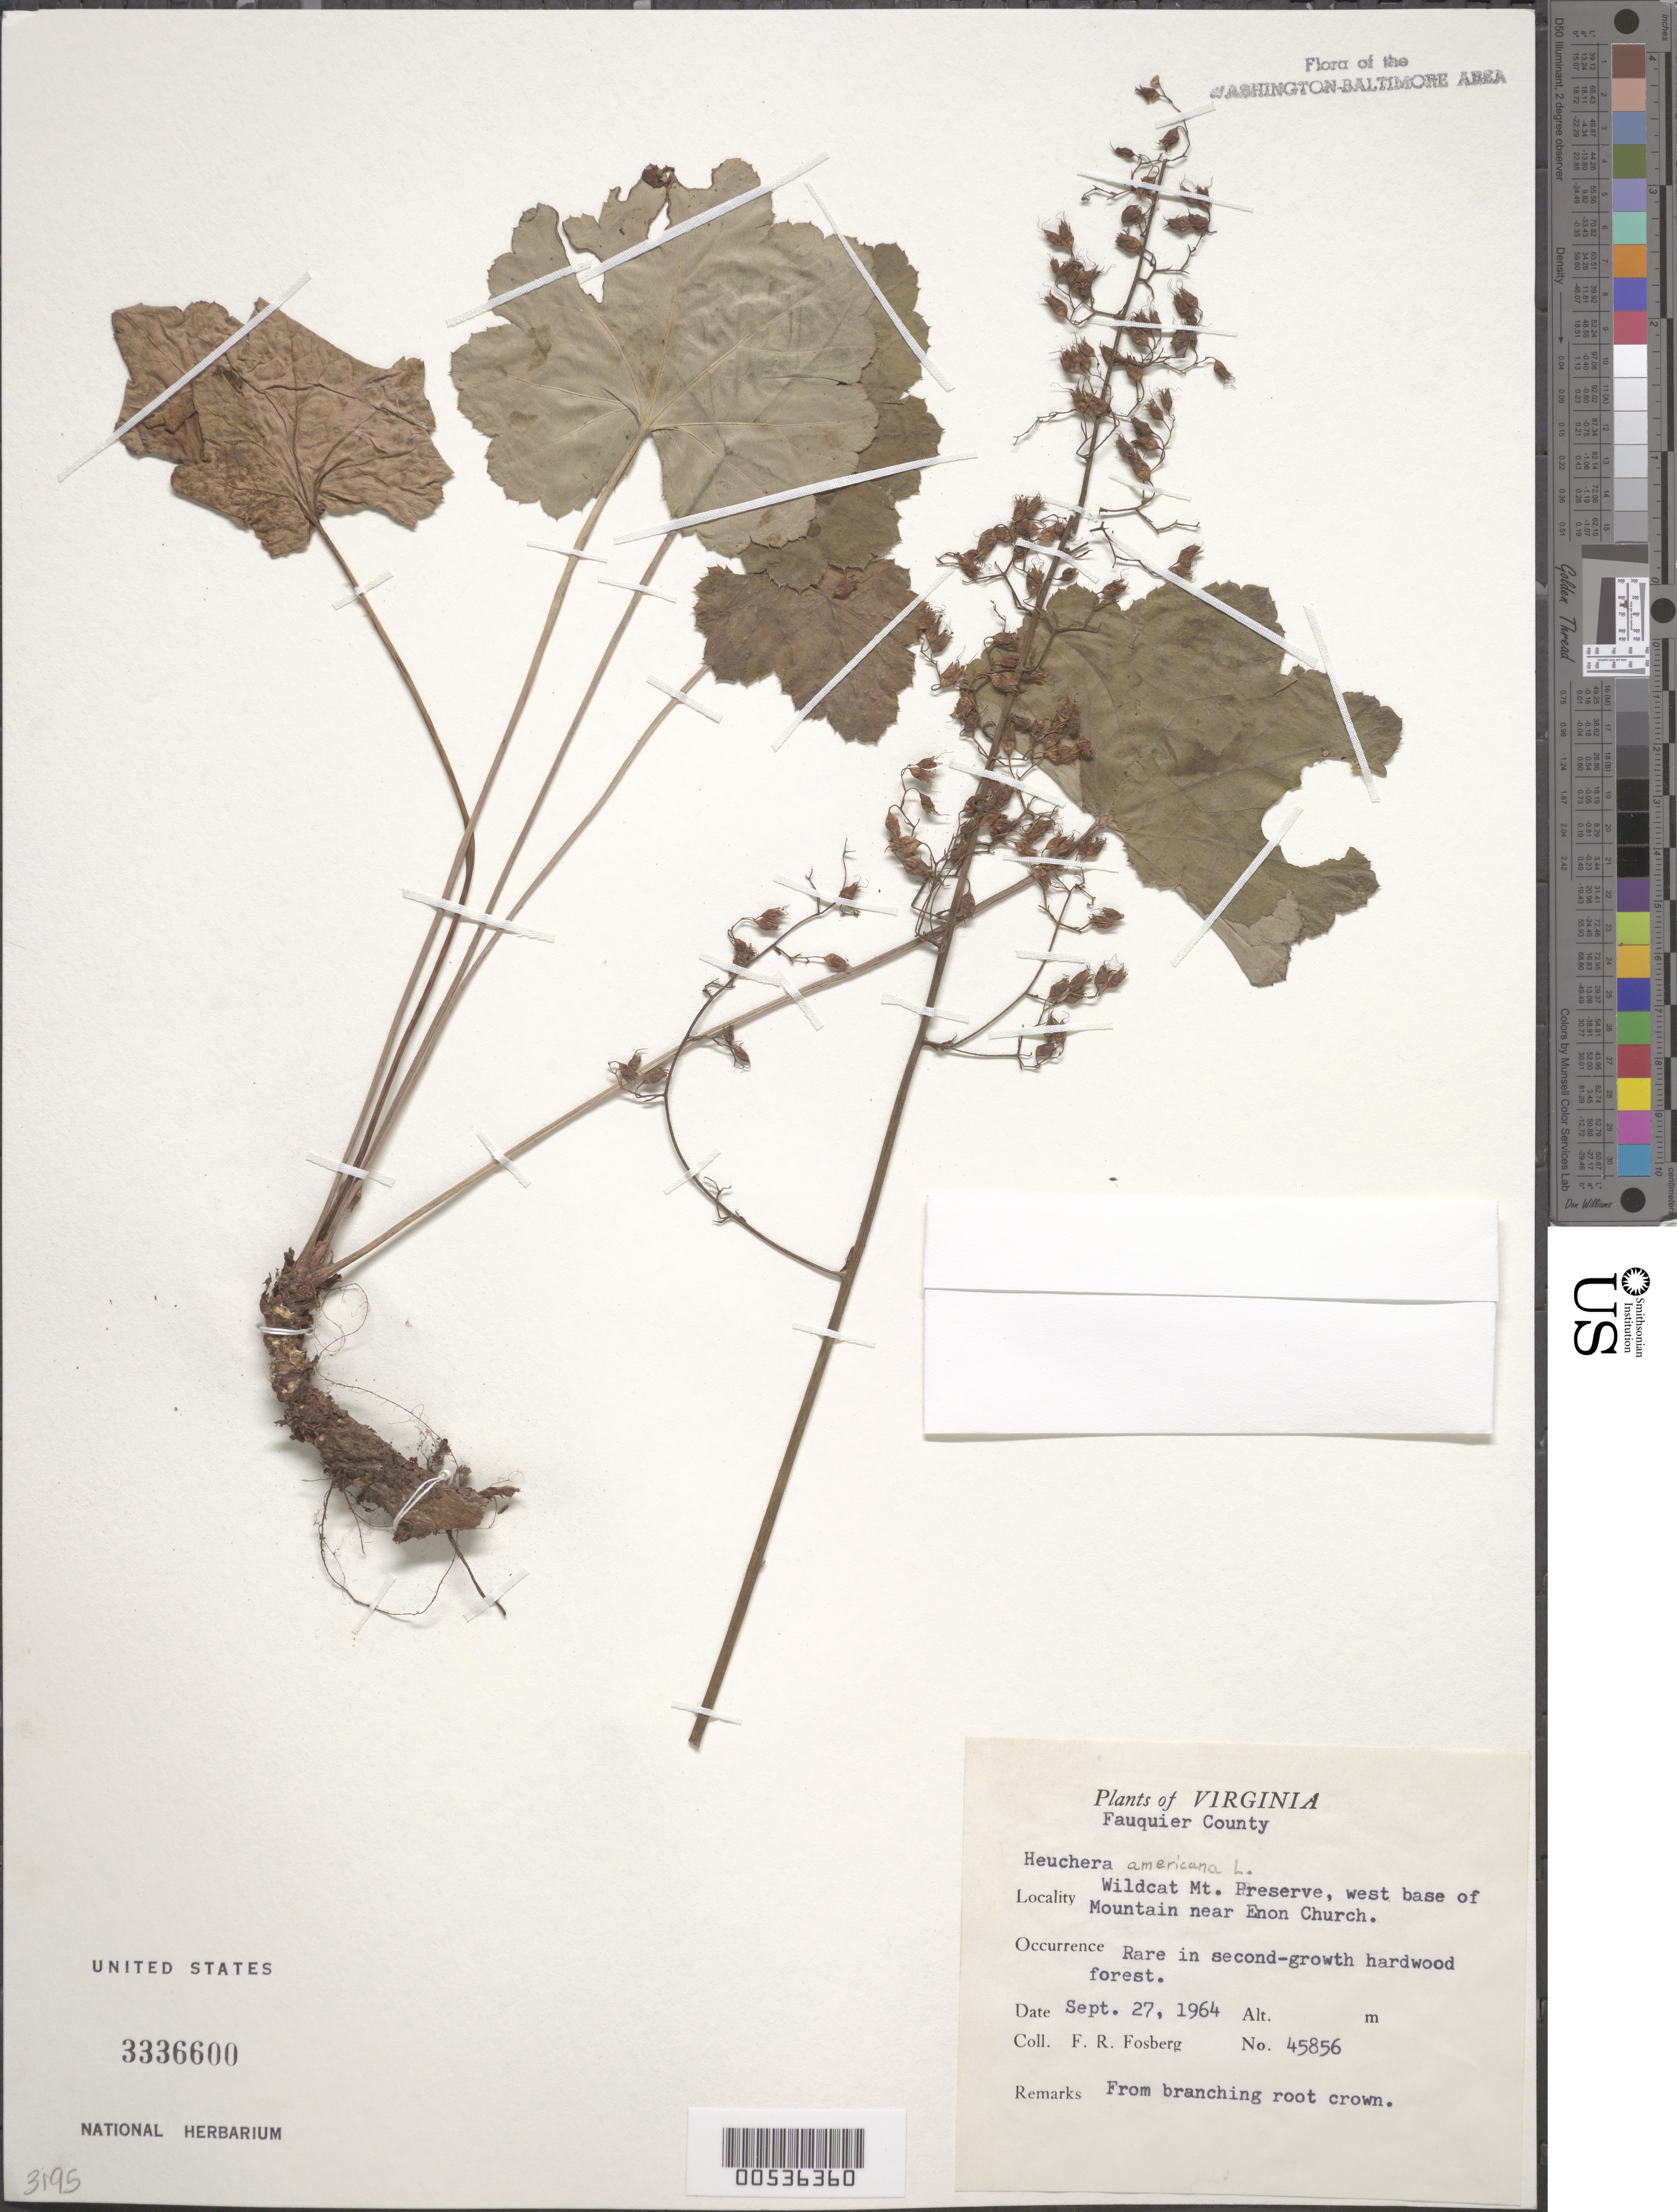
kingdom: Plantae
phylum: Tracheophyta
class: Magnoliopsida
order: Saxifragales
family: Saxifragaceae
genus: Heuchera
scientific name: Heuchera americana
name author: L.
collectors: F. R. Fosberg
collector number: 45856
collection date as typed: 27 Sep 1964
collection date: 1964-09-27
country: United States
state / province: Virginia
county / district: Fauquier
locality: Wildcat Mt. Preserve, W base of Mountain near Enon Church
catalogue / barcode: US 3336600